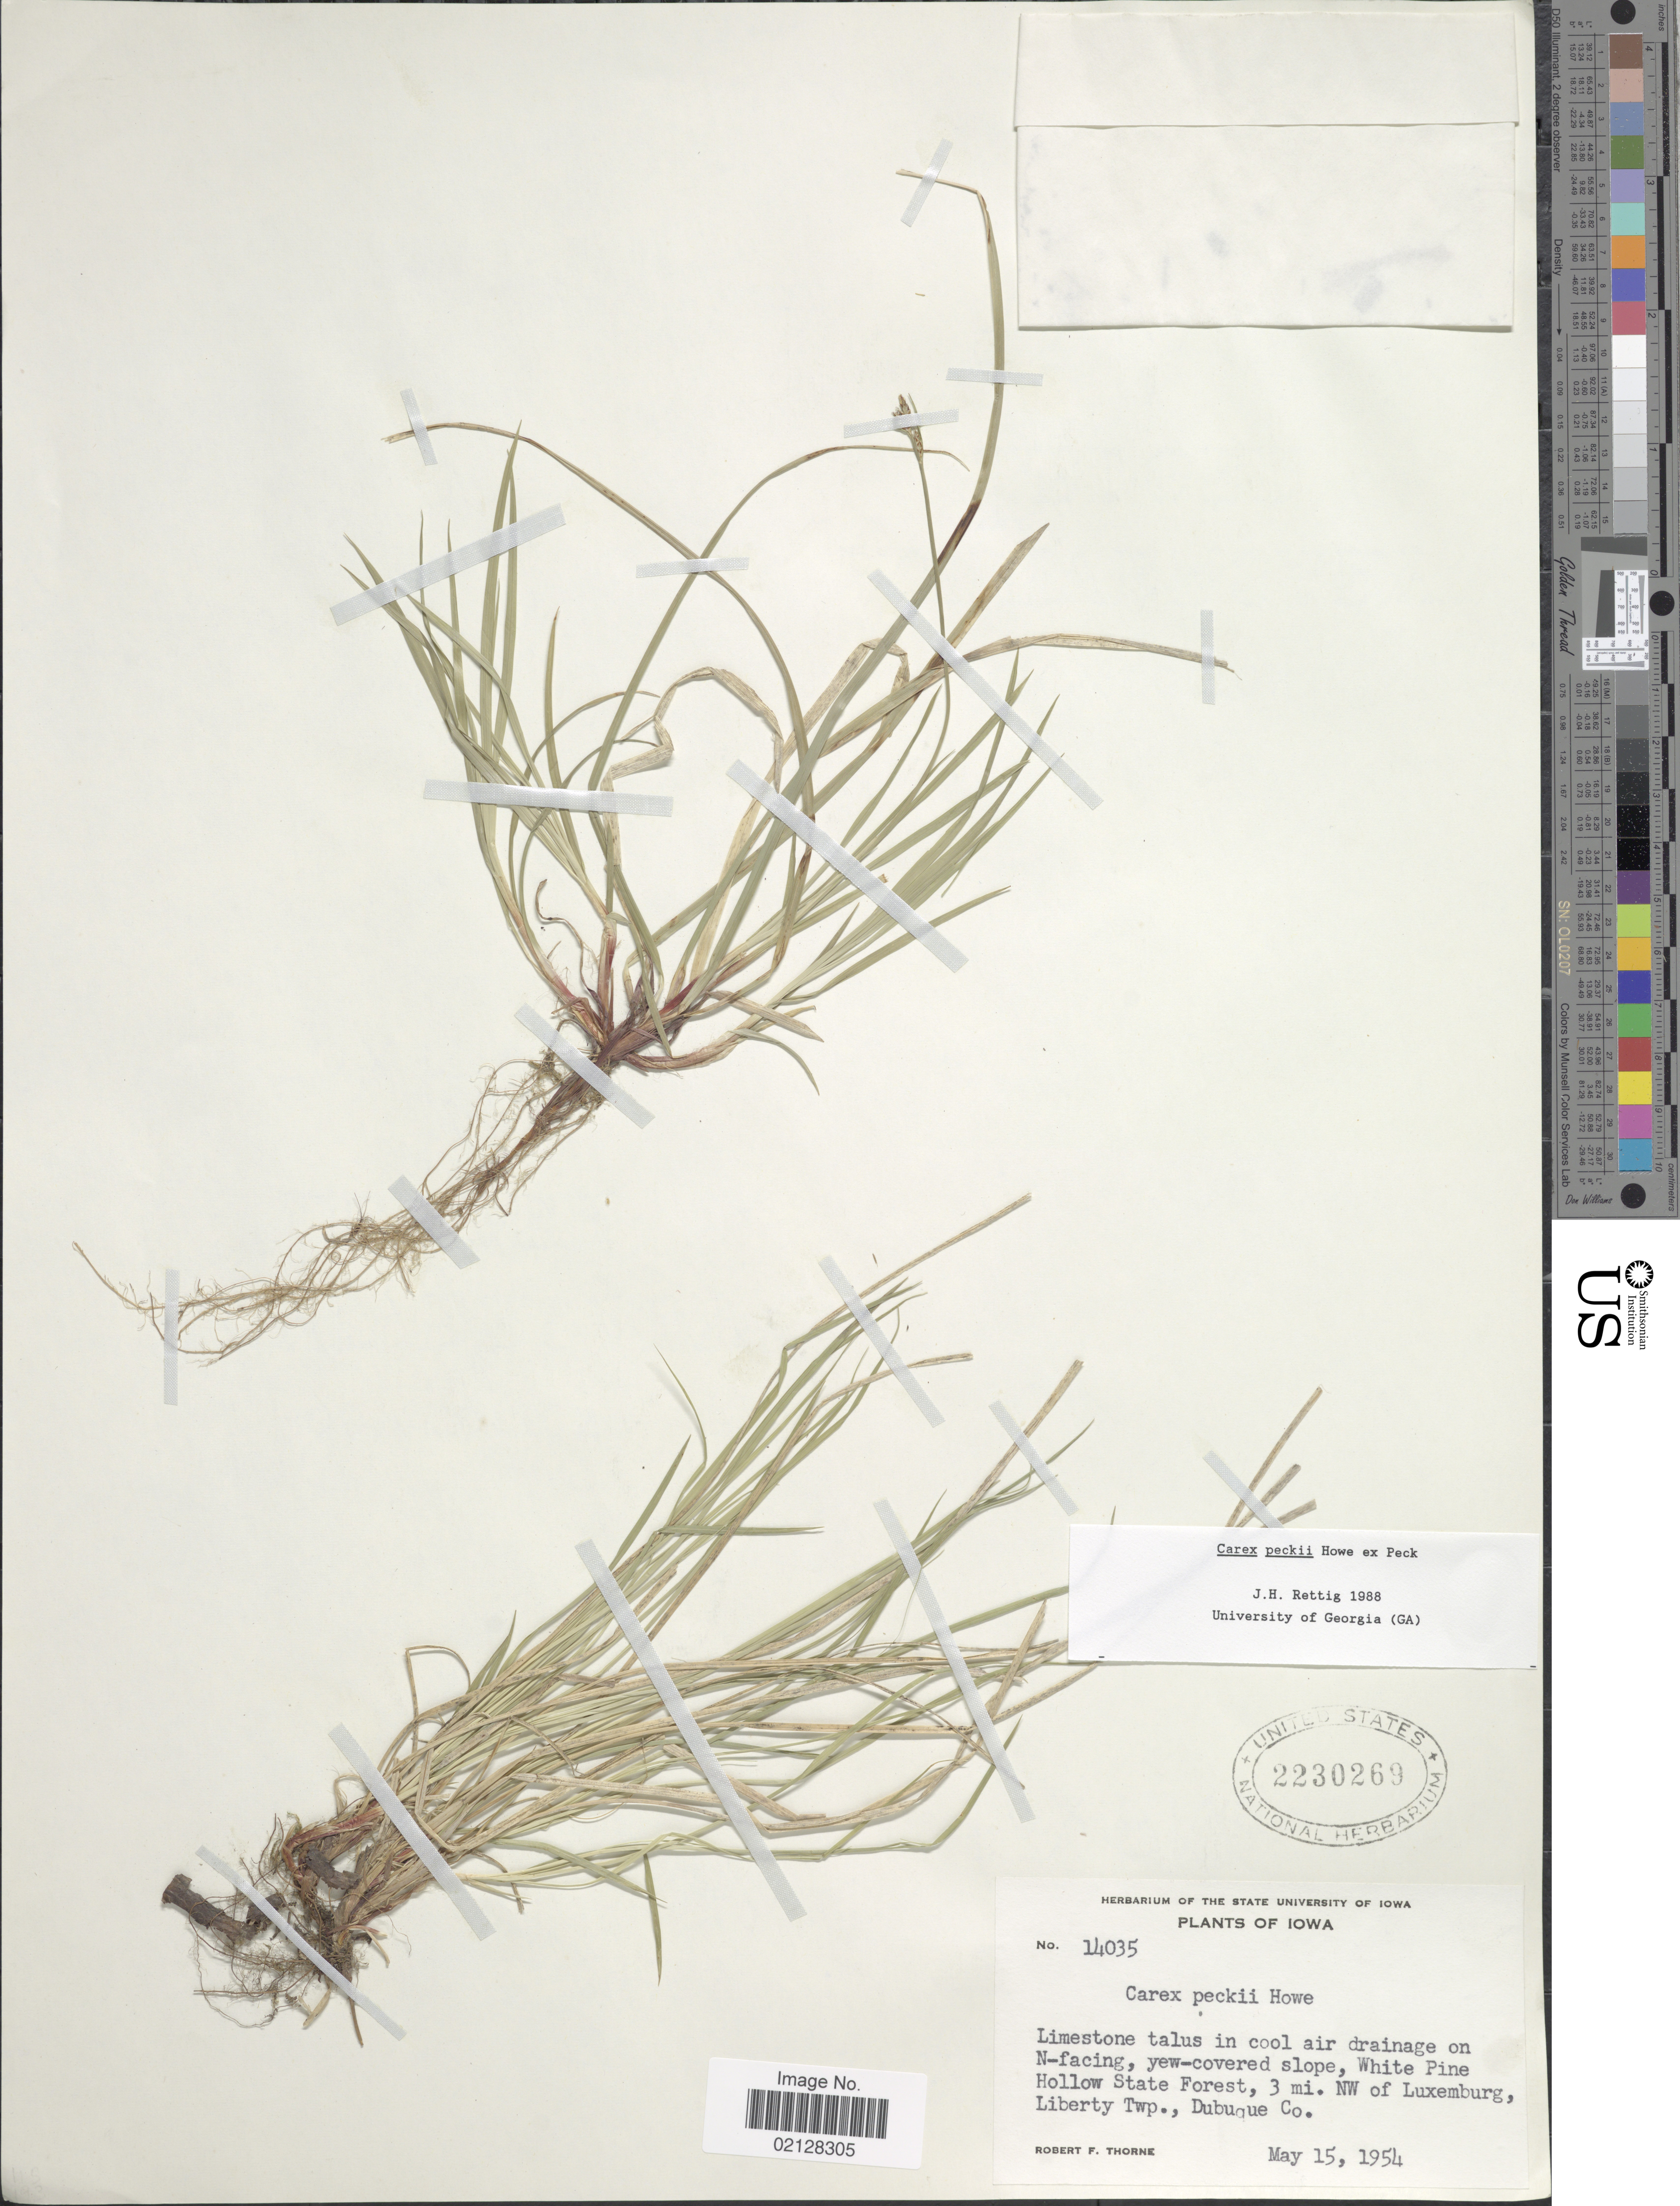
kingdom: Plantae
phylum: Tracheophyta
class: Liliopsida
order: Poales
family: Cyperaceae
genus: Carex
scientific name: Carex peckii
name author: Howe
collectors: R. F. Thorne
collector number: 14035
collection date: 1954-05-15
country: United States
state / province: Iowa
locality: White Pine Hollow State Forest, 3 mi. NW of Luxemburg, Liberty Twp., Dubuque Co.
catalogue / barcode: US 2230269